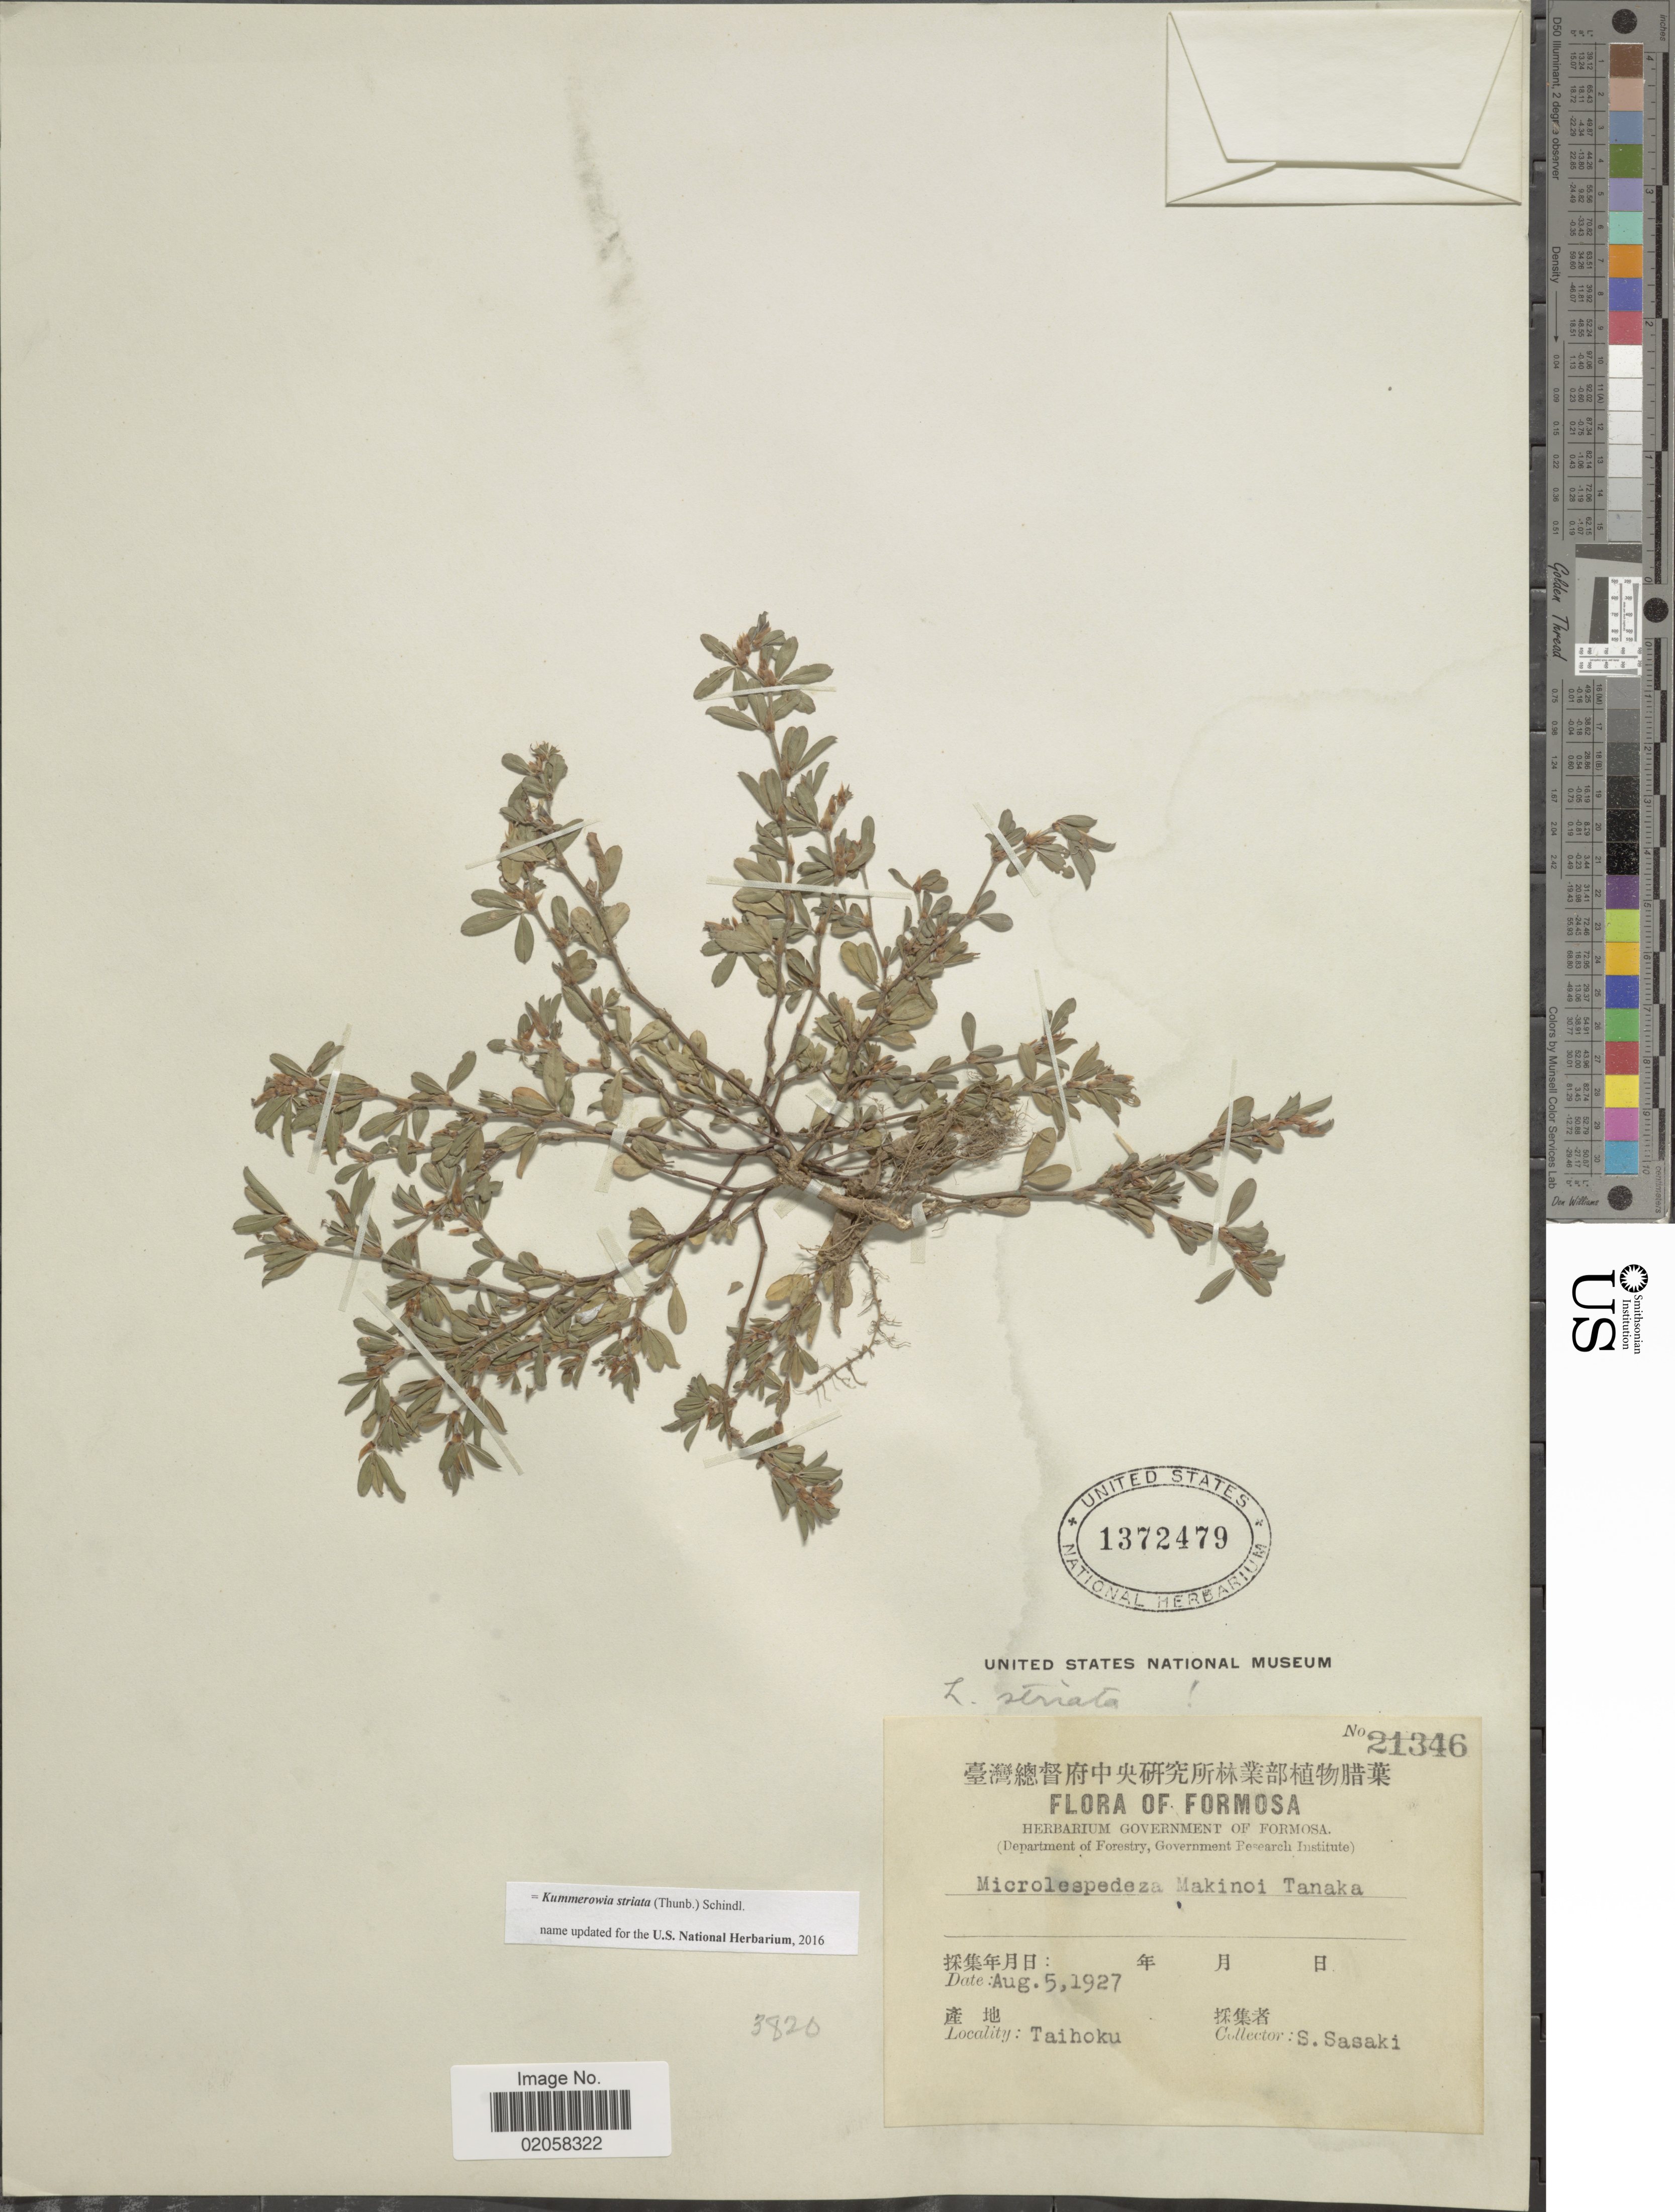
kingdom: Plantae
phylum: Tracheophyta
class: Magnoliopsida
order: Fabales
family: Fabaceae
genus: Kummerowia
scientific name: Kummerowia striata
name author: (Thunb.) Schindl.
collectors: S. Sasaki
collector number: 21346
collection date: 1927-08-05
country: Taiwan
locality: Formosa, Taihoku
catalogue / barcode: US 1372479